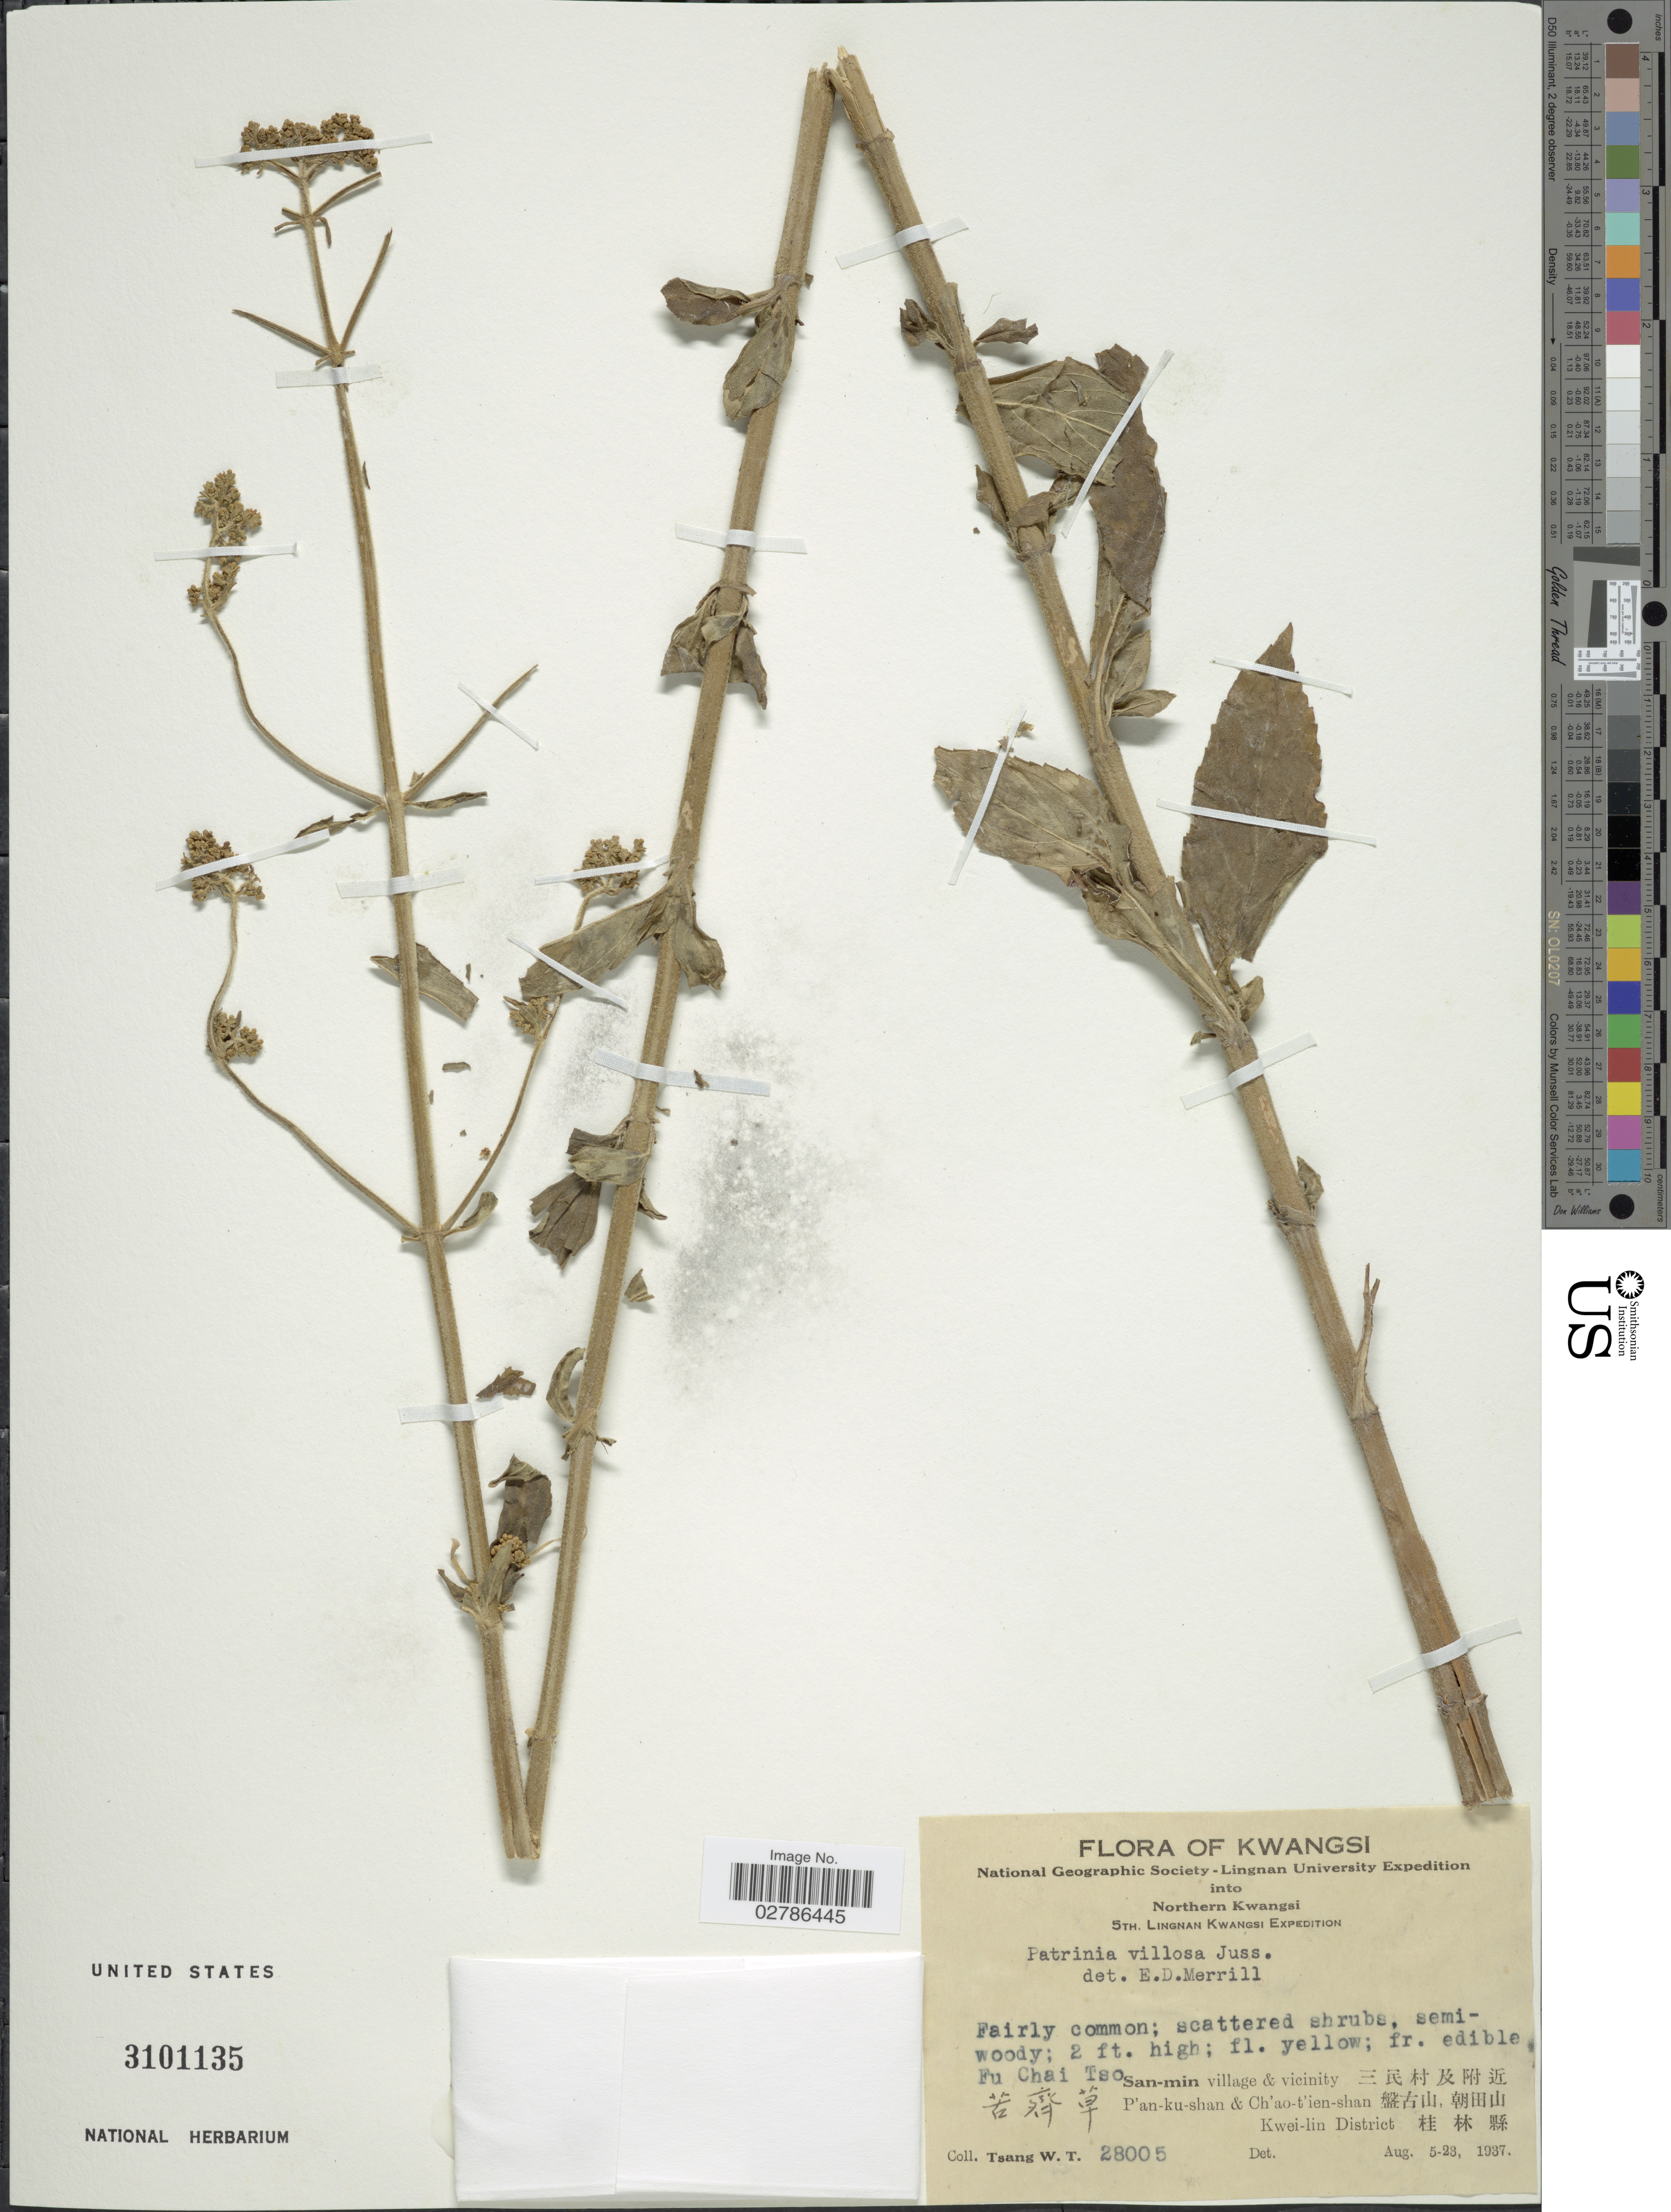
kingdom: Plantae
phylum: Tracheophyta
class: Magnoliopsida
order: Dipsacales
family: Caprifoliaceae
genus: Patrinia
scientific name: Patrinia villosa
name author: (Thunb.) Dufr.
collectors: W. T. Tsang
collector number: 28005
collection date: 1937-08-05/1937-08-23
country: China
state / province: Guangxi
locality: Kwangsi, Northern Kwangsi, Fu Chai Tso, San-min village & vicinity, P'an-ku-shan & Ch'ao-t'ien-shan, Kwei-lin District.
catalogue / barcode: US 3101135